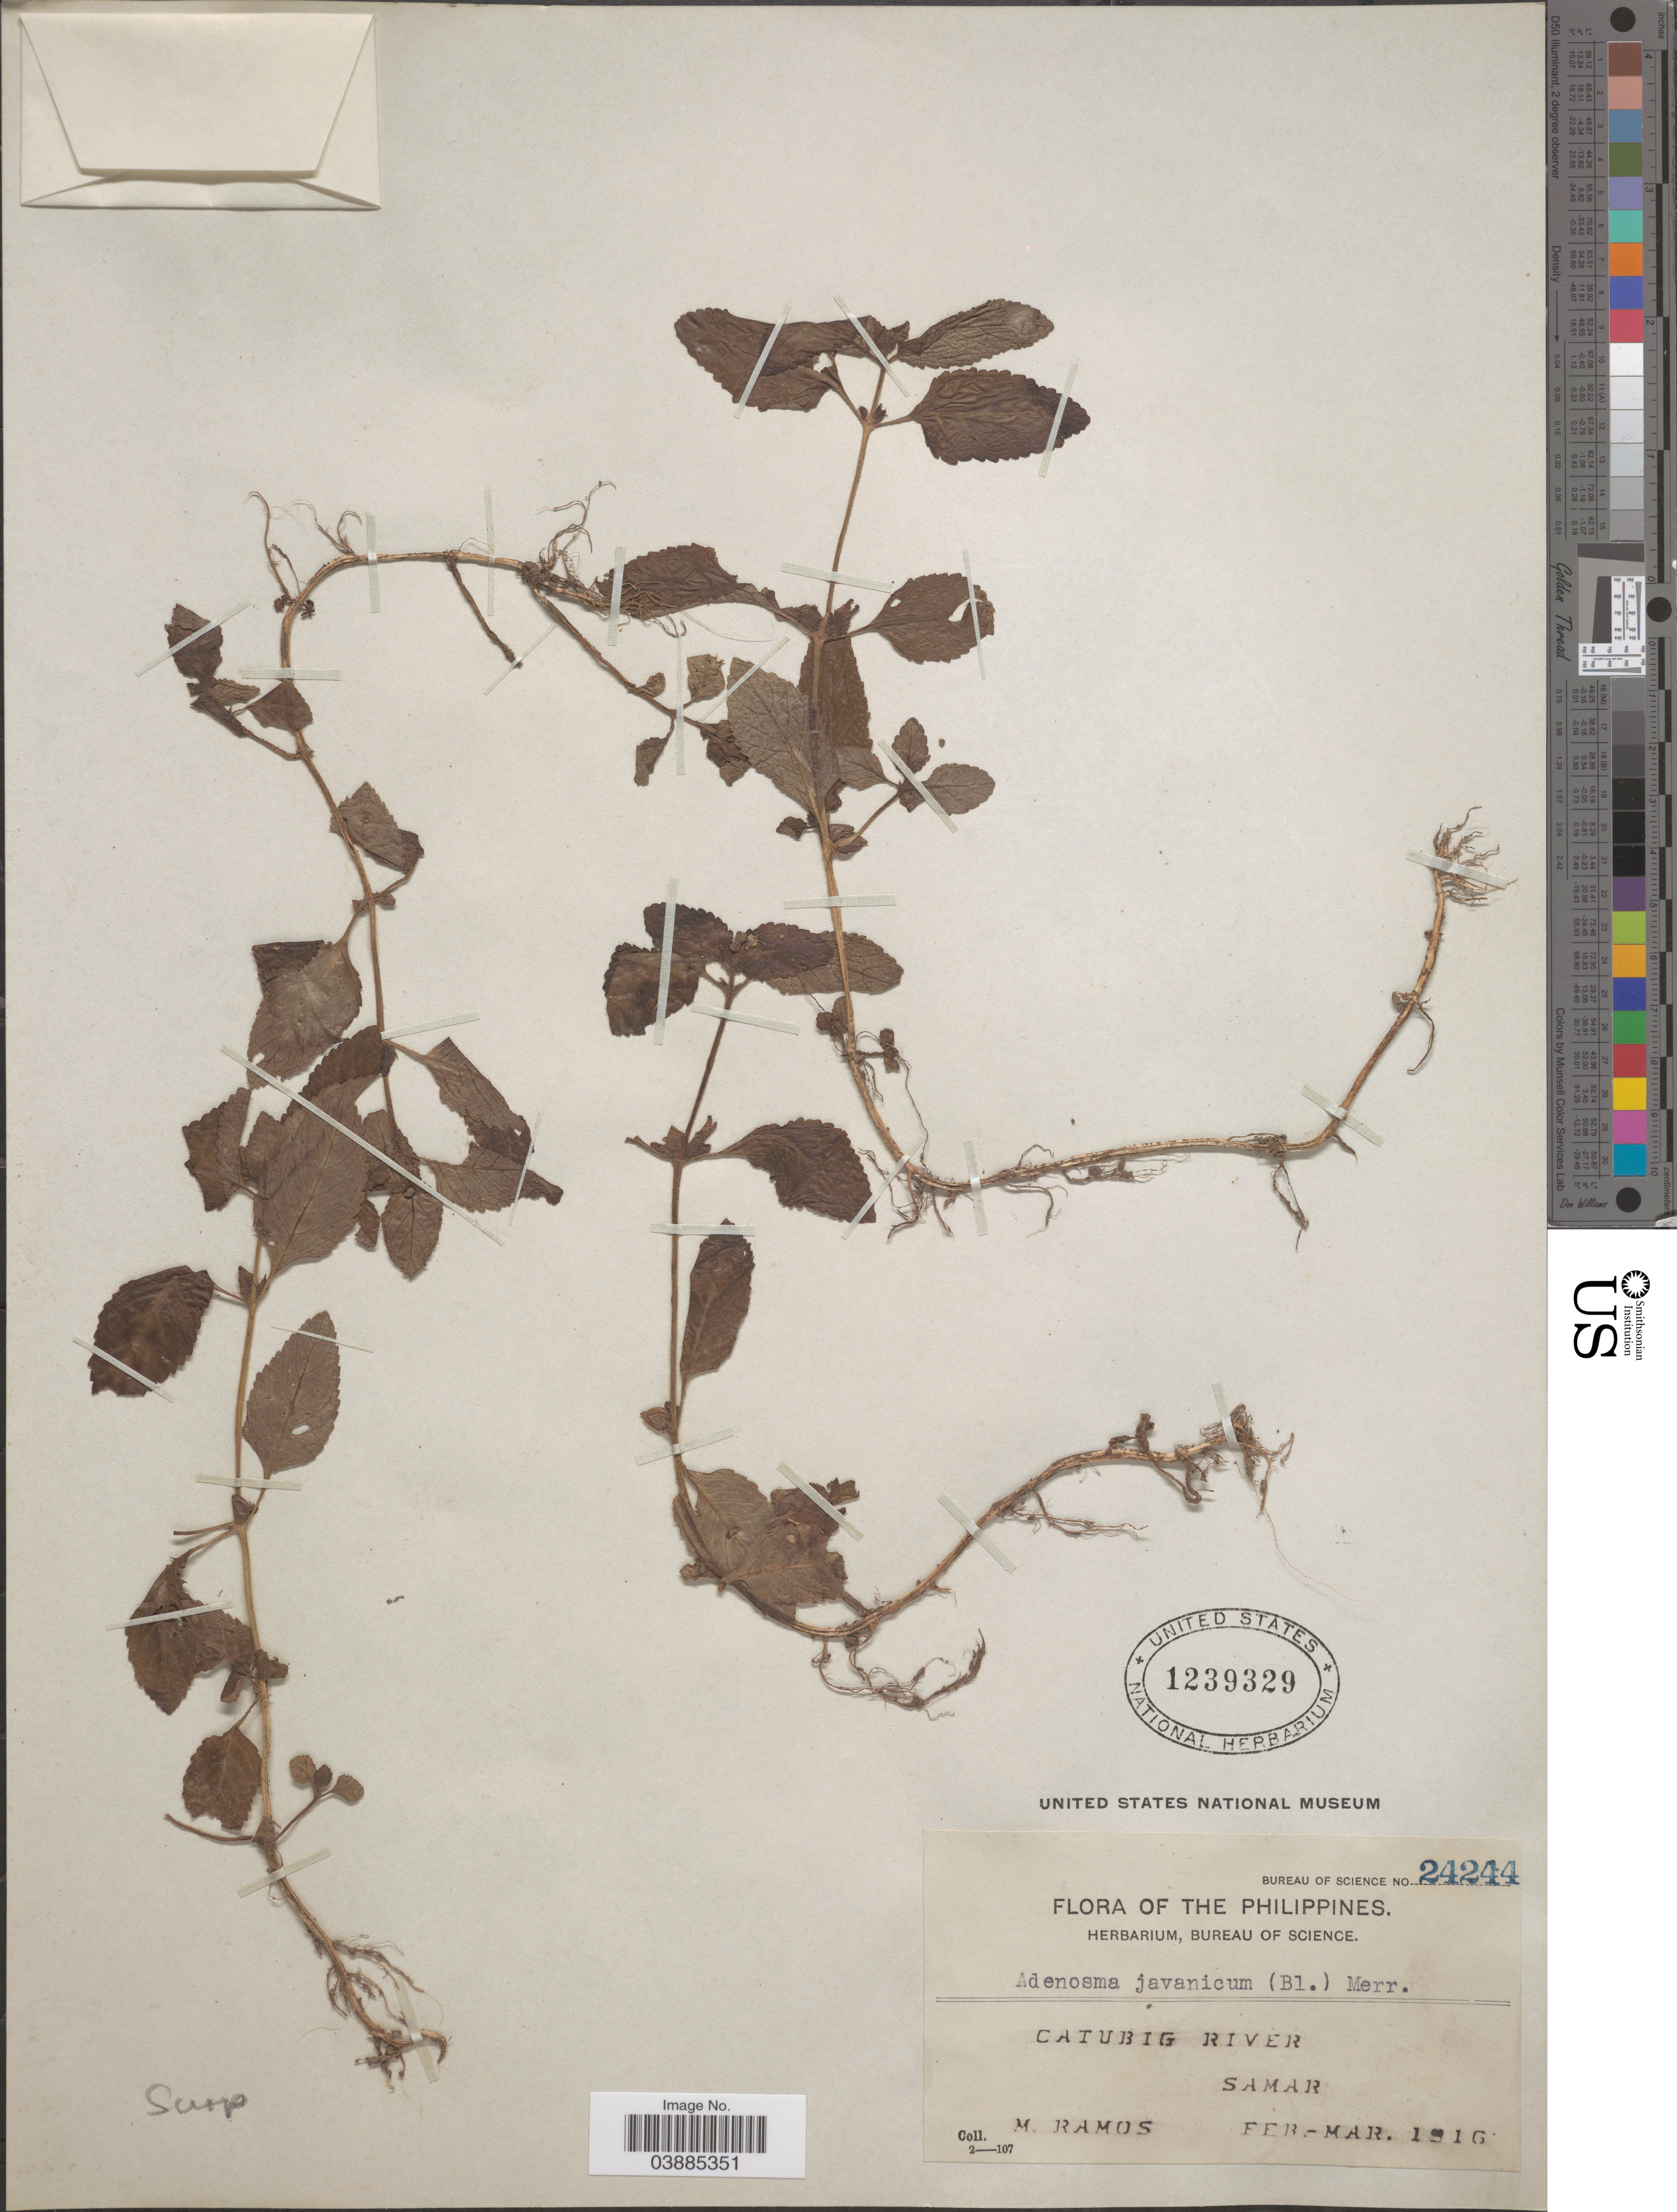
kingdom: Plantae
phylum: Tracheophyta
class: Magnoliopsida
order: Lamiales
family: Plantaginaceae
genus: Adenosma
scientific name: Adenosma javanicum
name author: (Blume) Koord.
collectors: M. Ramos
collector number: Bureau of Science 24244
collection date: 1916-02/1916-03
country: Philippines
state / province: Eastern Visayas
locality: Catubig River, Samar.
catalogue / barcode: US 1239329